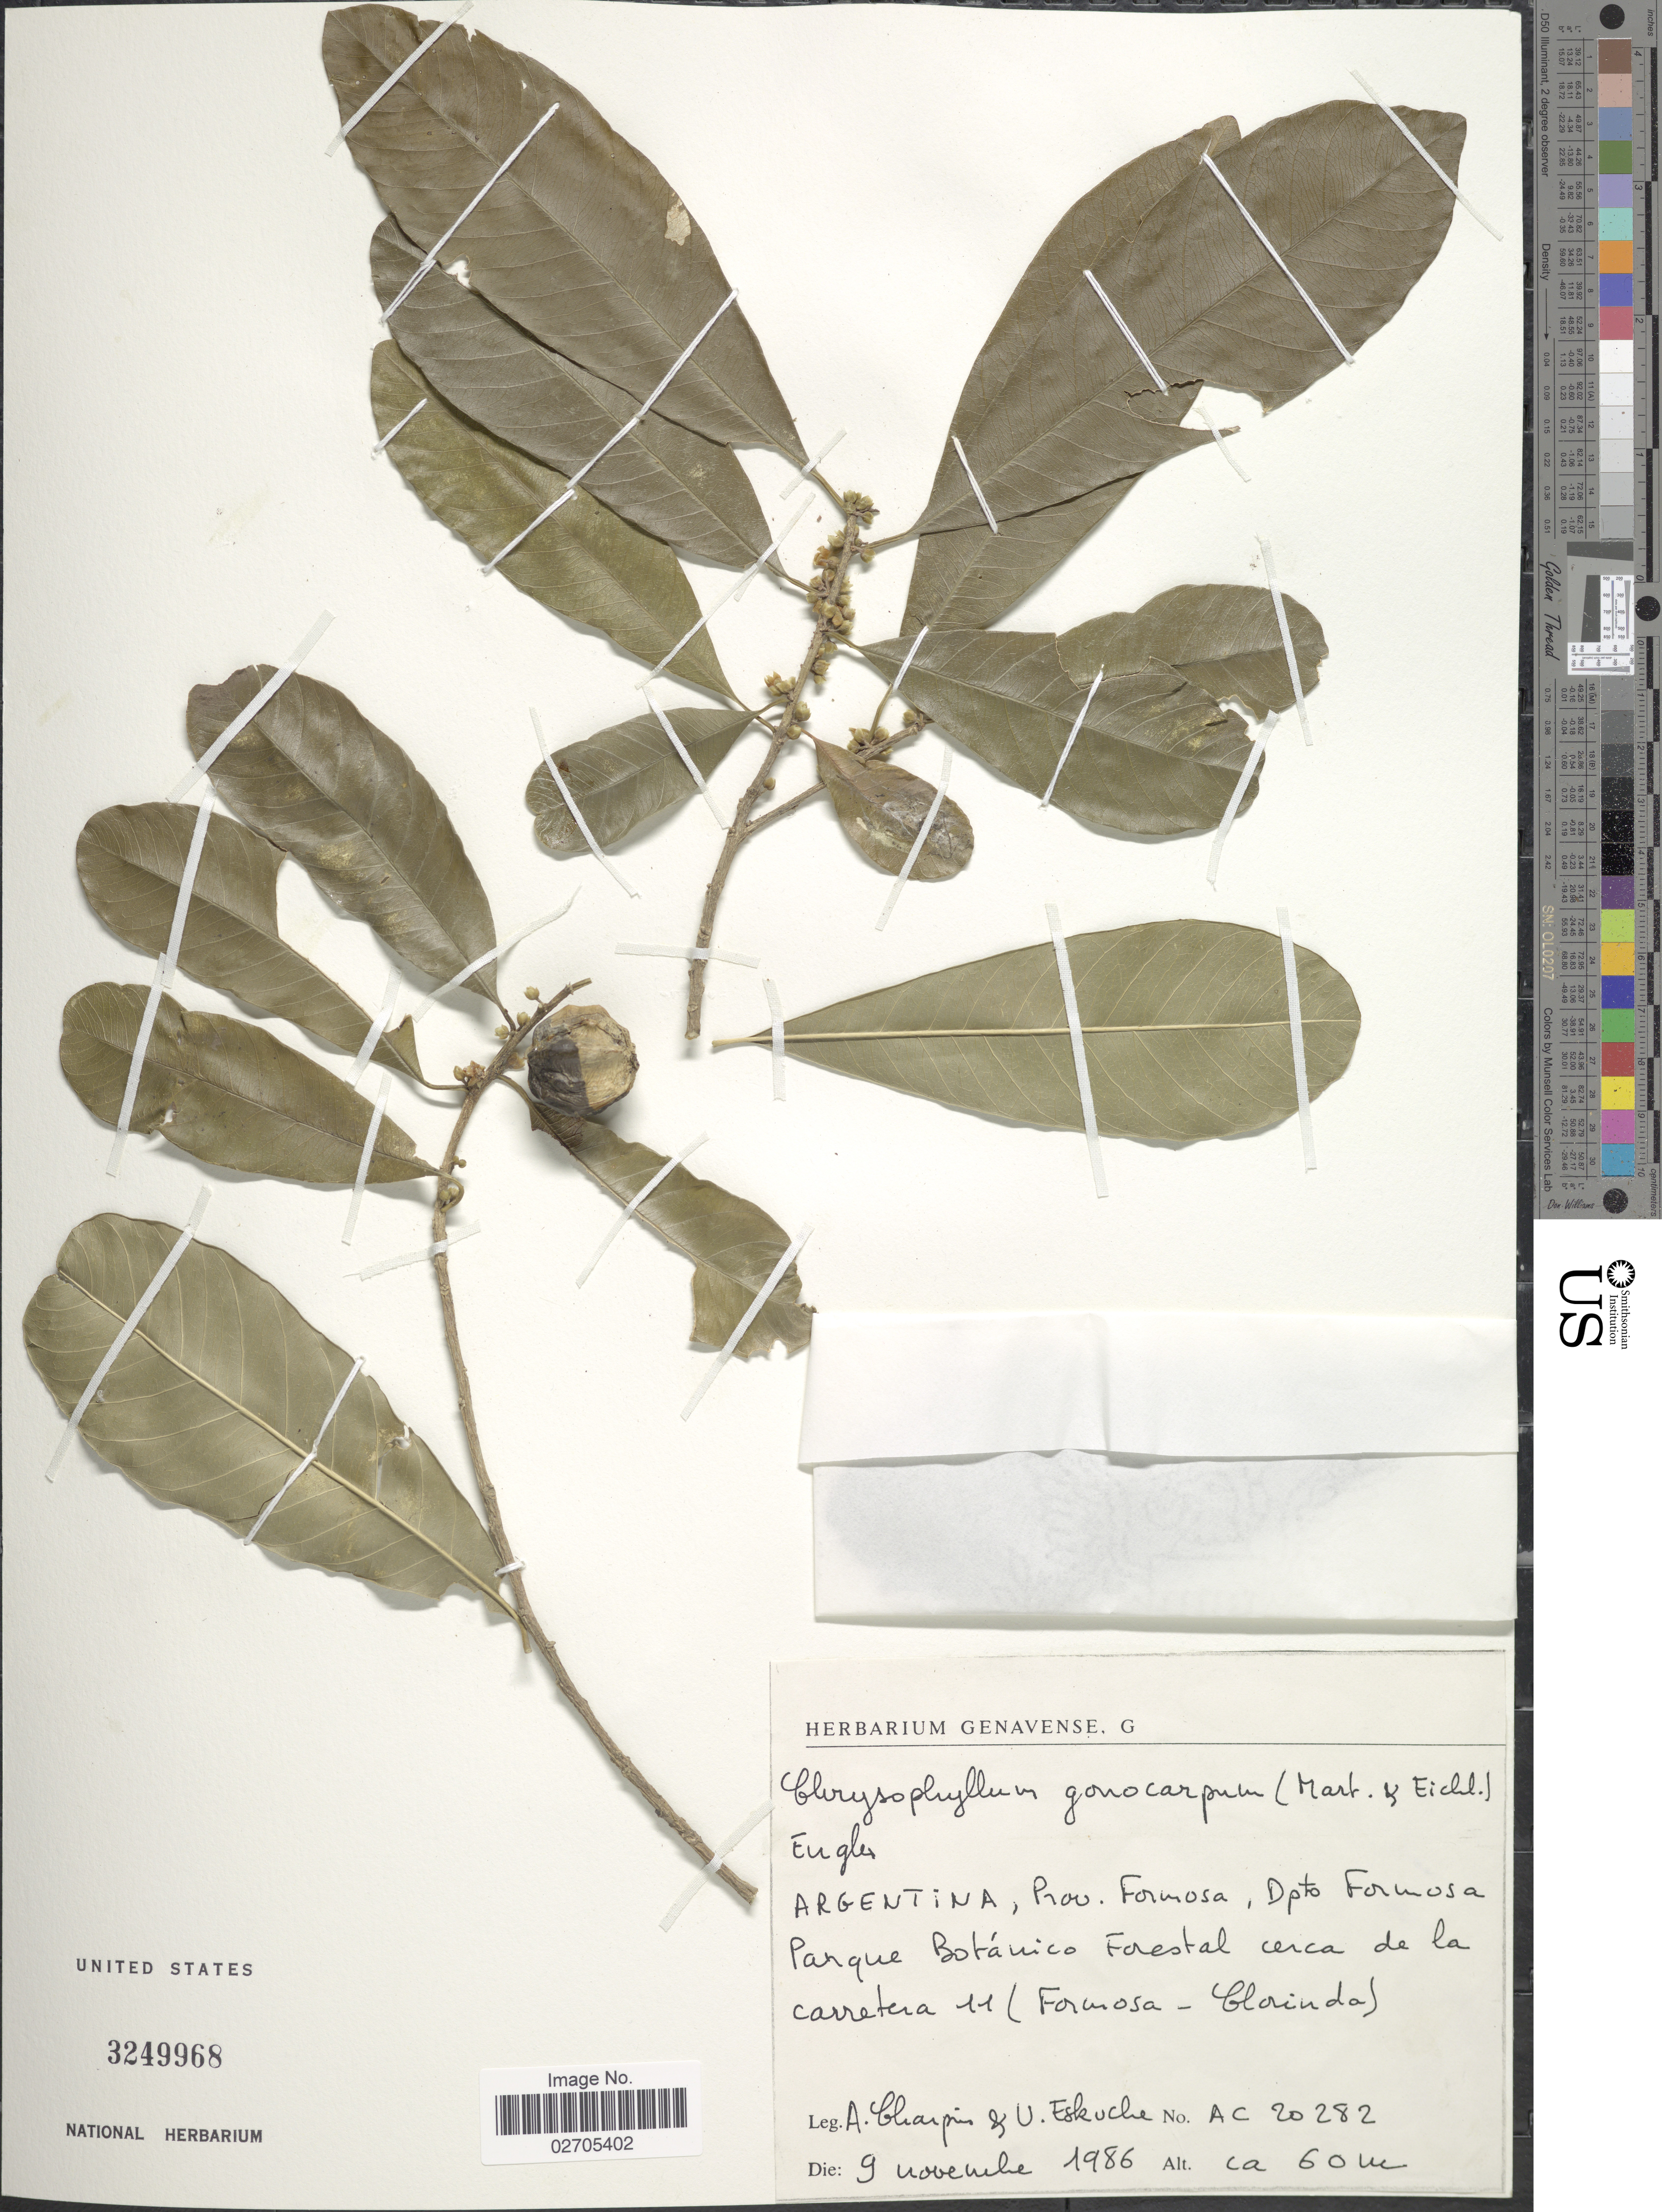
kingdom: Plantae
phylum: Tracheophyta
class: Magnoliopsida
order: Ericales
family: Sapotaceae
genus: Chrysophyllum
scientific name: Chrysophyllum gonocarpum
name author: (Mart. & Eichler ex Miq.) Engl.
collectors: A. Charpin & U. Eskuche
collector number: AC 20282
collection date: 1986-11-09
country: Argentina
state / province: Formosa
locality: Dpto. Formosa parque Botánico Forestal cerca de la carretera 11 (Formosa - Clorinda)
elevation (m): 60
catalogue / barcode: US 3249968